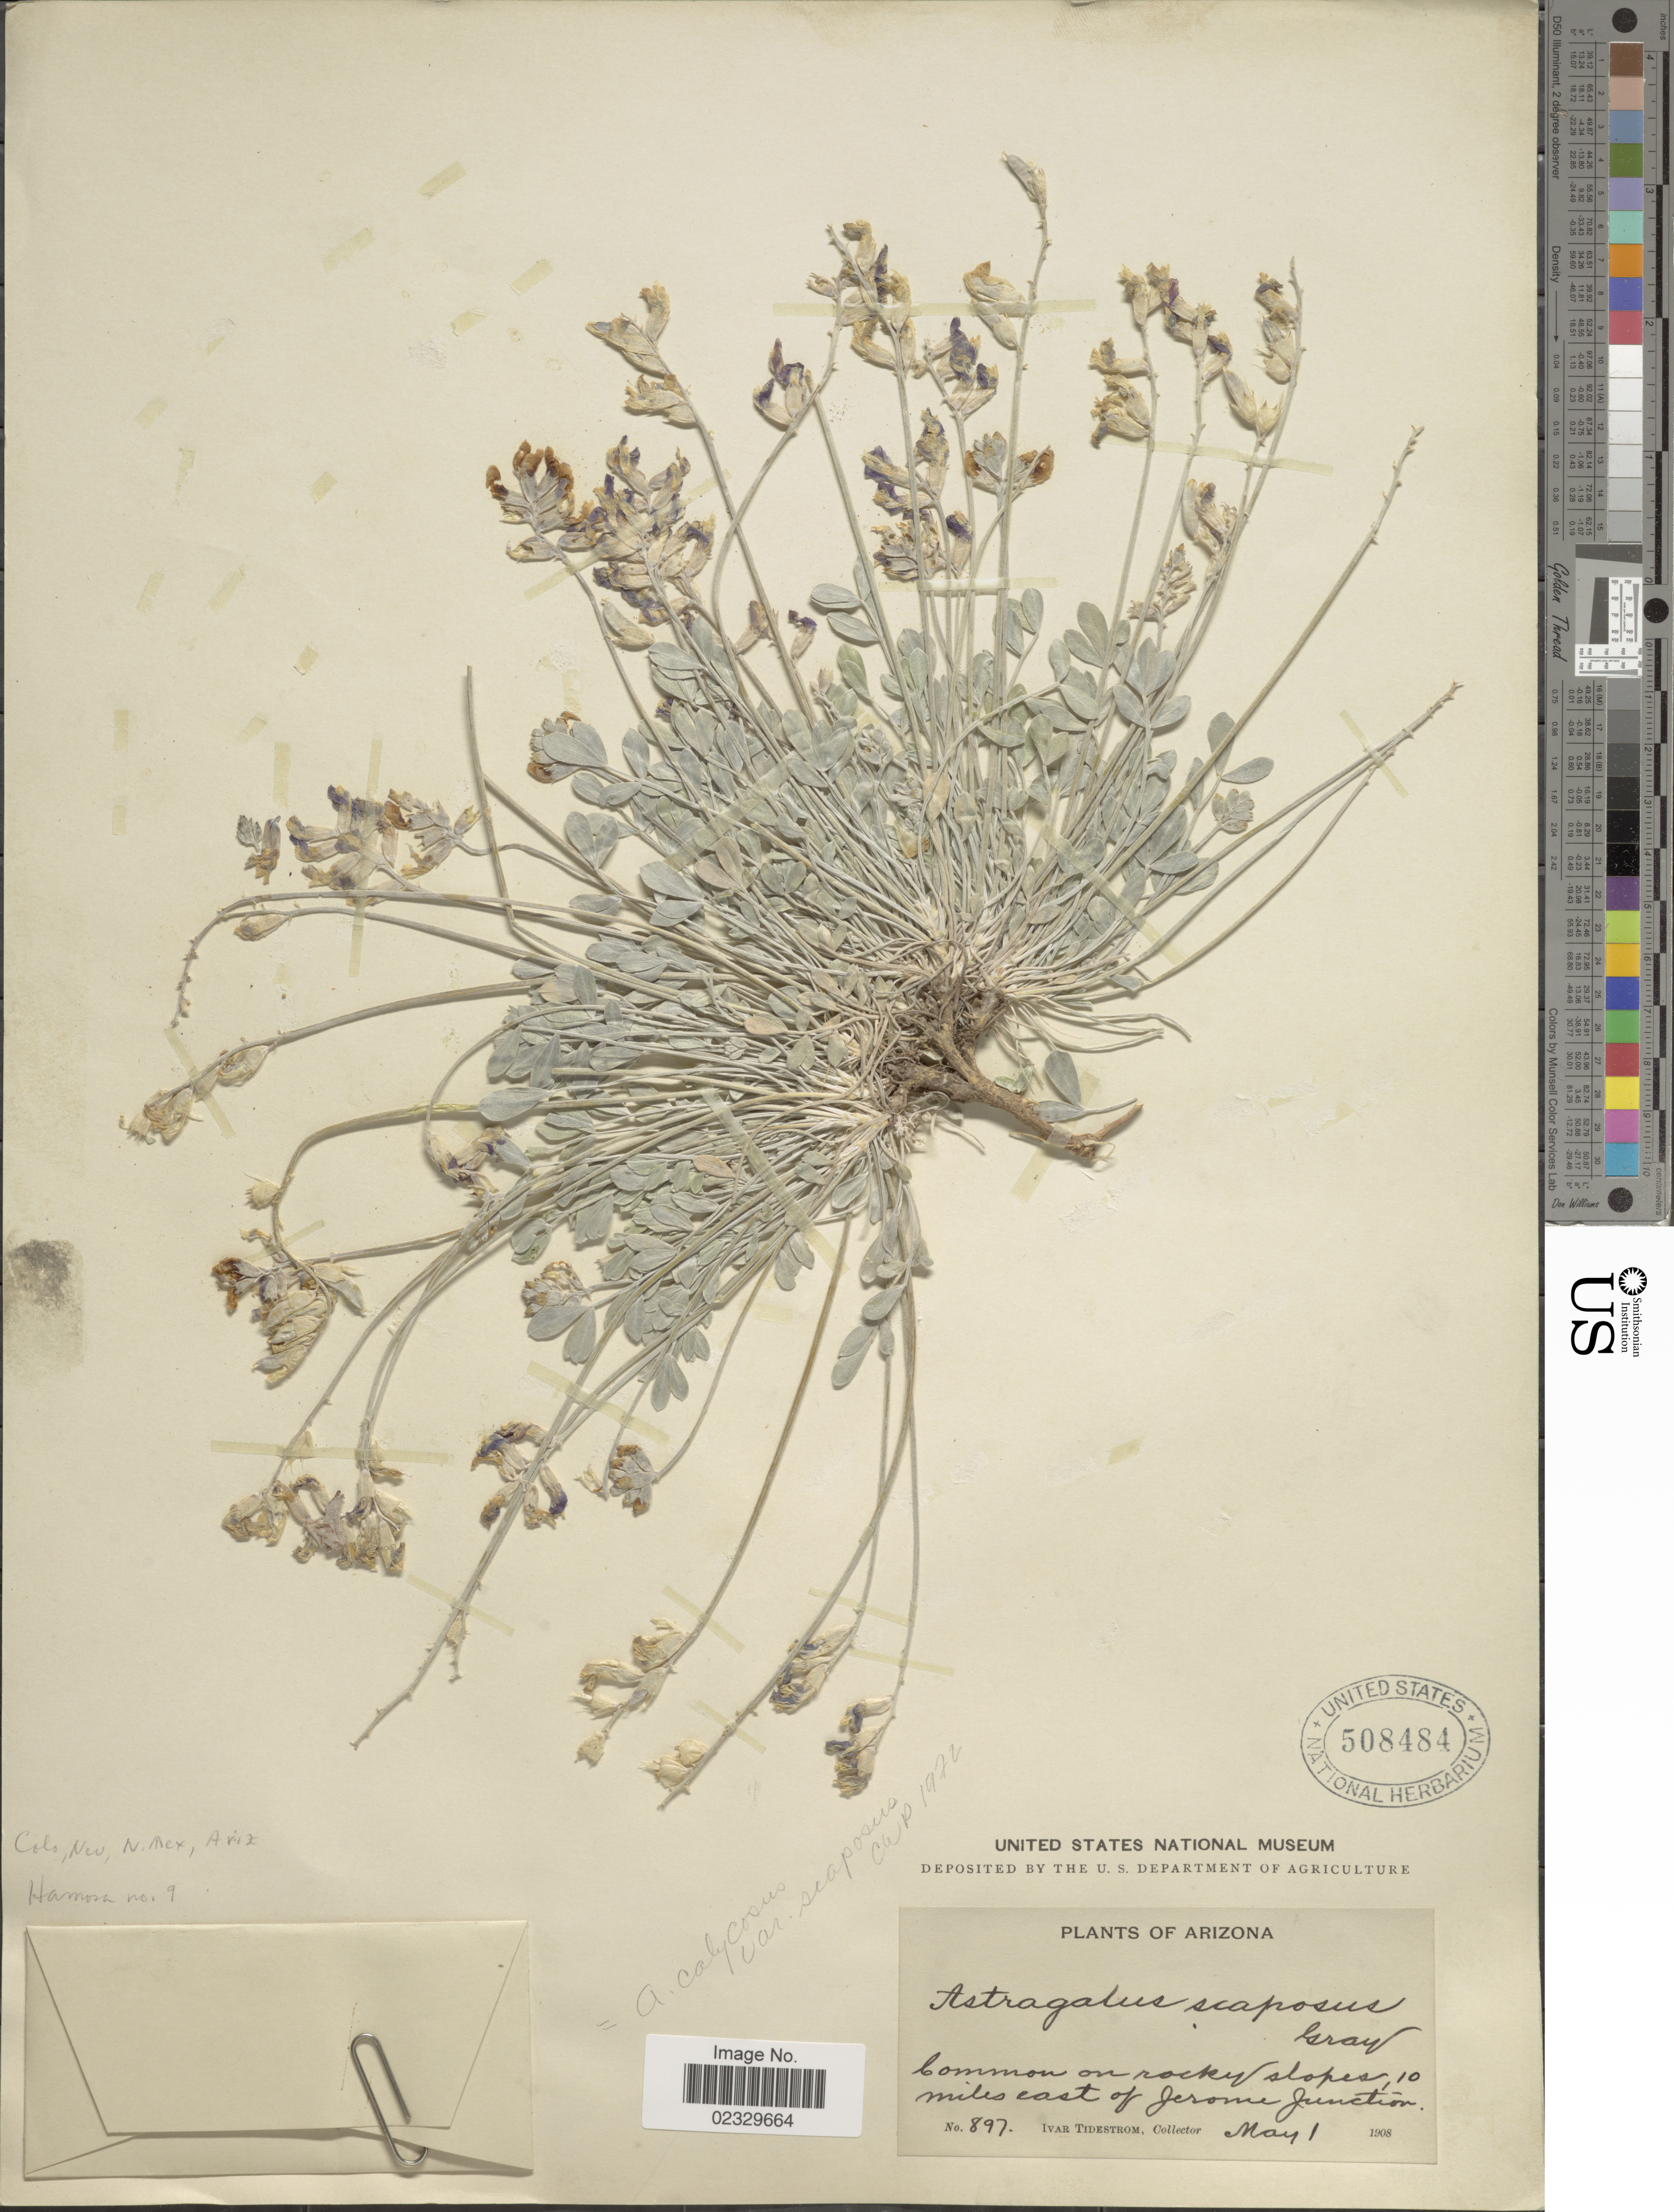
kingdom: Plantae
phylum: Tracheophyta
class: Magnoliopsida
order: Fabales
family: Fabaceae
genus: Astragalus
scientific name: Astragalus calycosus var. scaposus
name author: (A. Gray) M.E. Jones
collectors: I. F. Tidestrom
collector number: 897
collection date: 1908-05-01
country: United States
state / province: Arizona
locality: Common on rocky slopes, 10 miles east of Jerome Junction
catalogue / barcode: US 508484